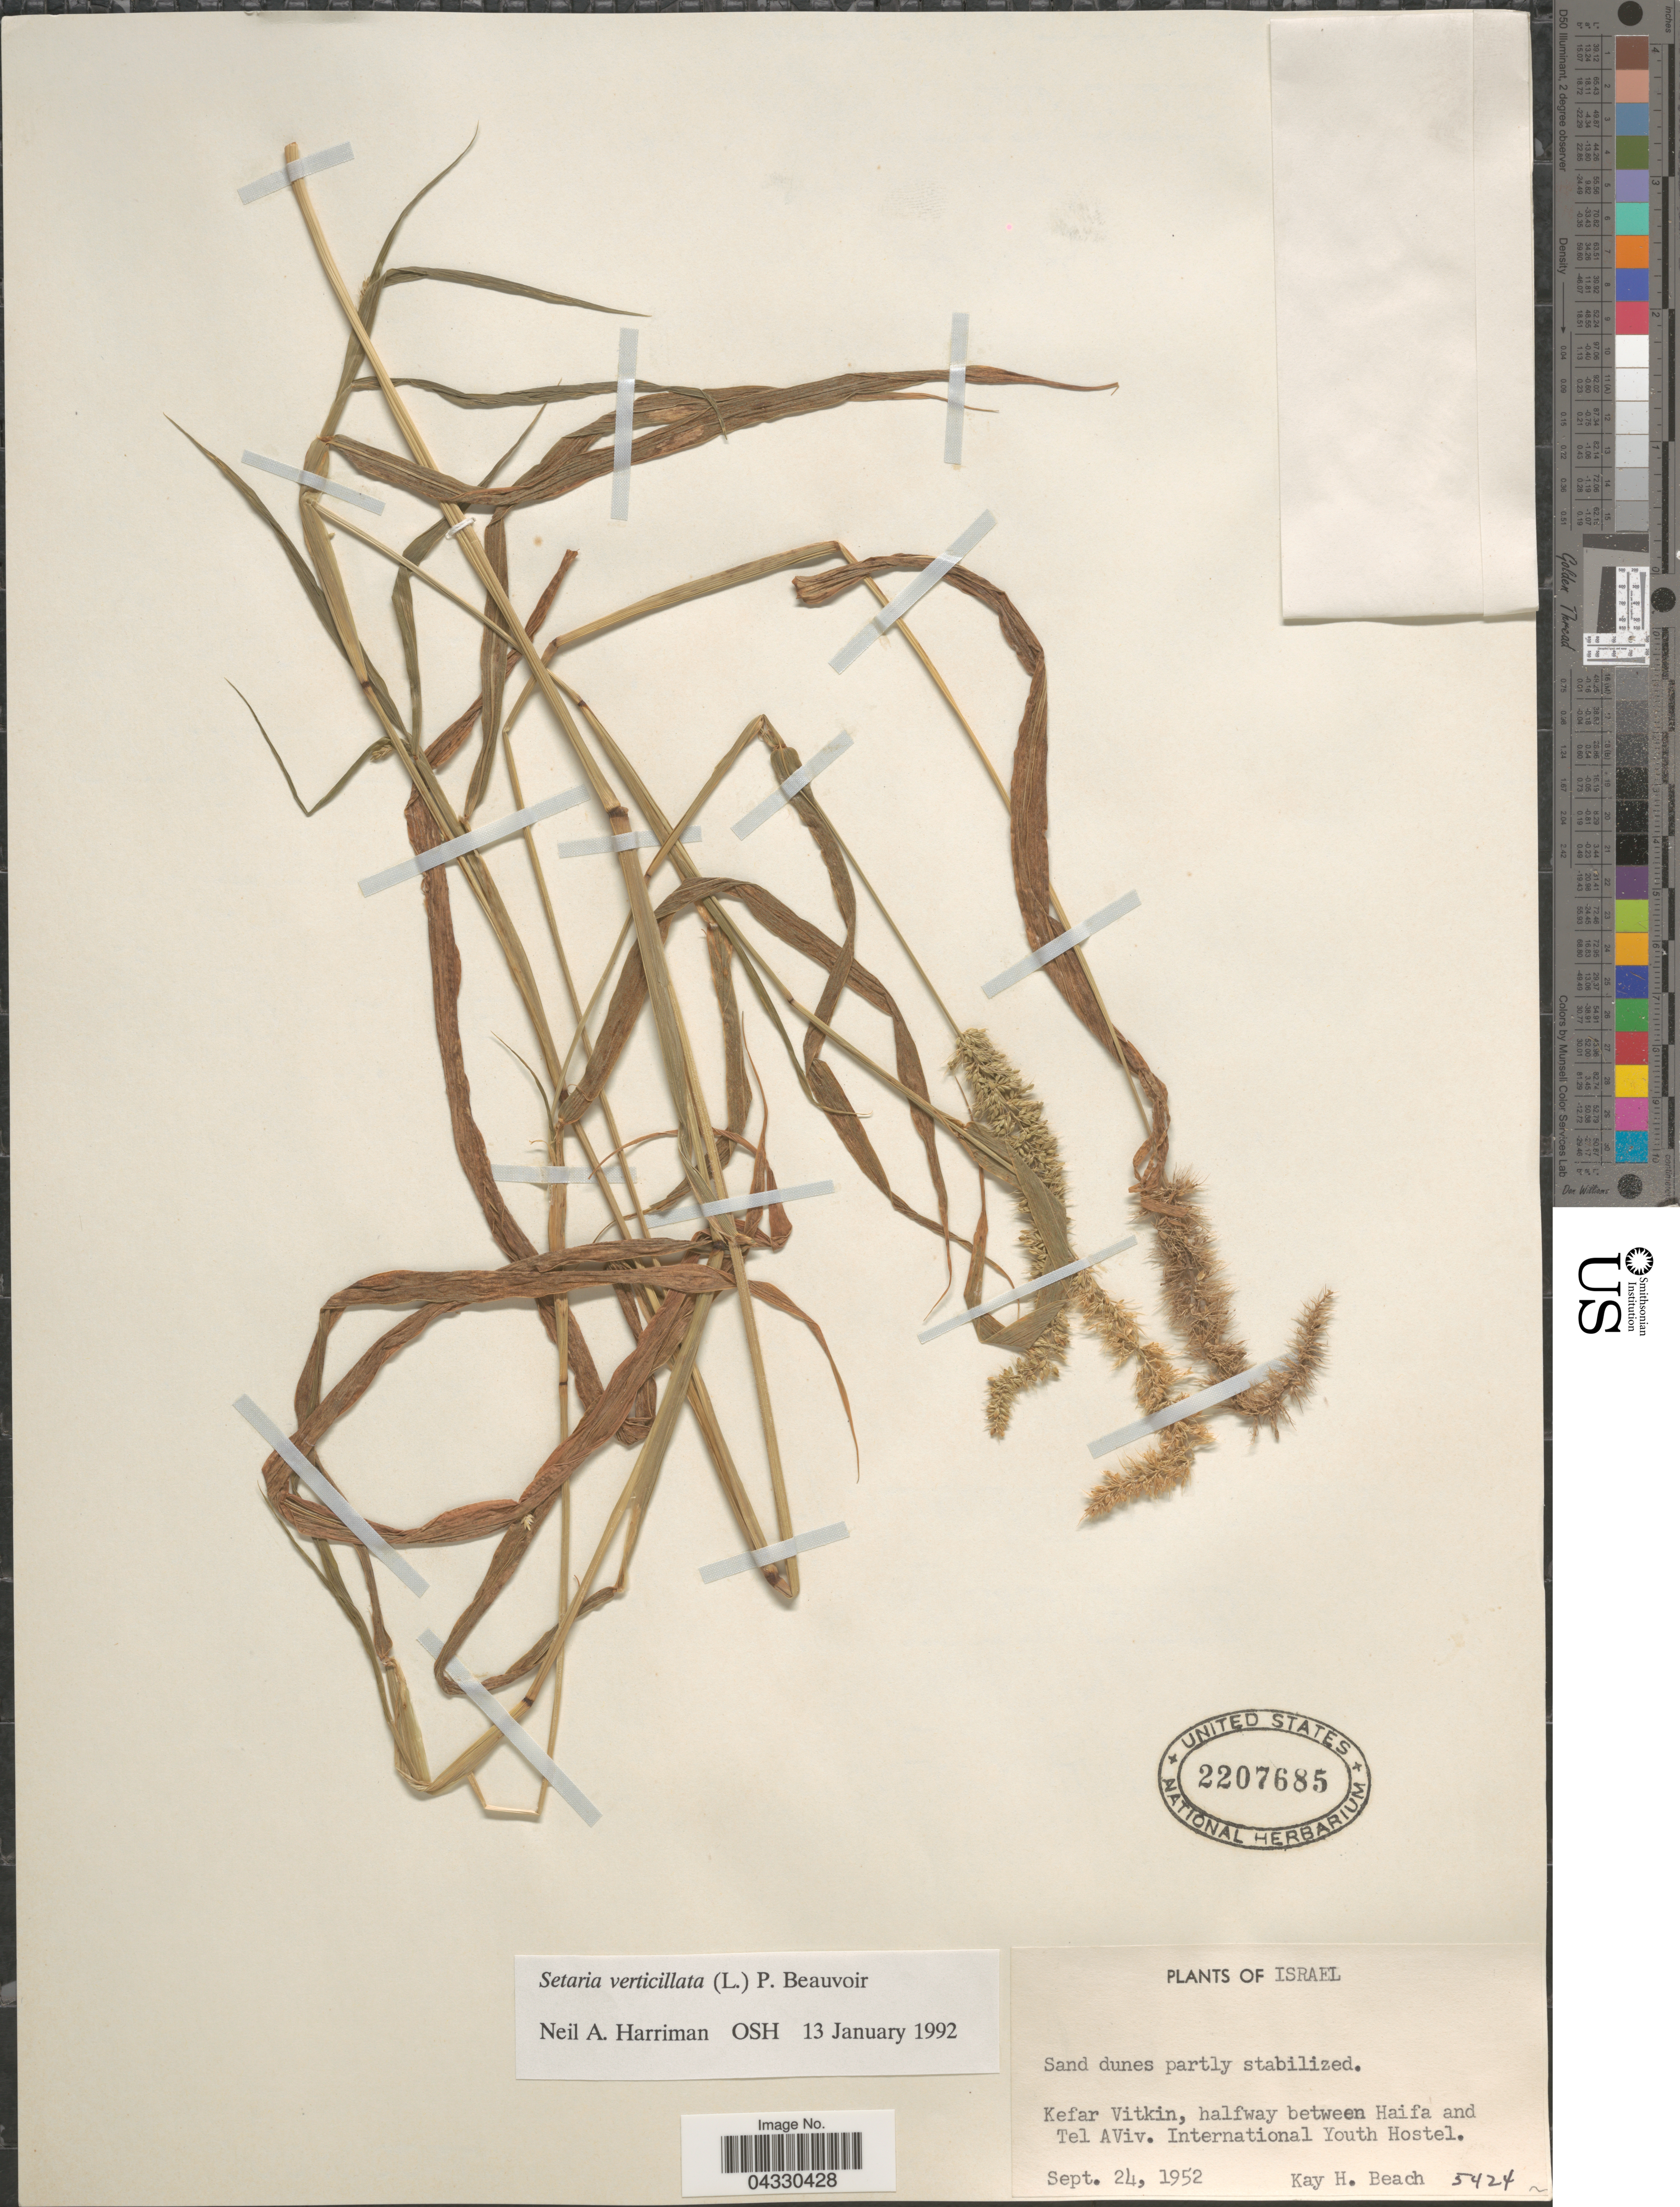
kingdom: Plantae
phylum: Tracheophyta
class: Liliopsida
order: Poales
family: Poaceae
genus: Setaria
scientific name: Setaria verticillata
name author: (L.) P. Beauv.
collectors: K. H. Beach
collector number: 5424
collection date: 1952-09-24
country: Israel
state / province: Tel Aviv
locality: Kefar Vitkin, halfway between Haifa and Tel Aviv. International Youth Hostel.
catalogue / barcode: US 2207685